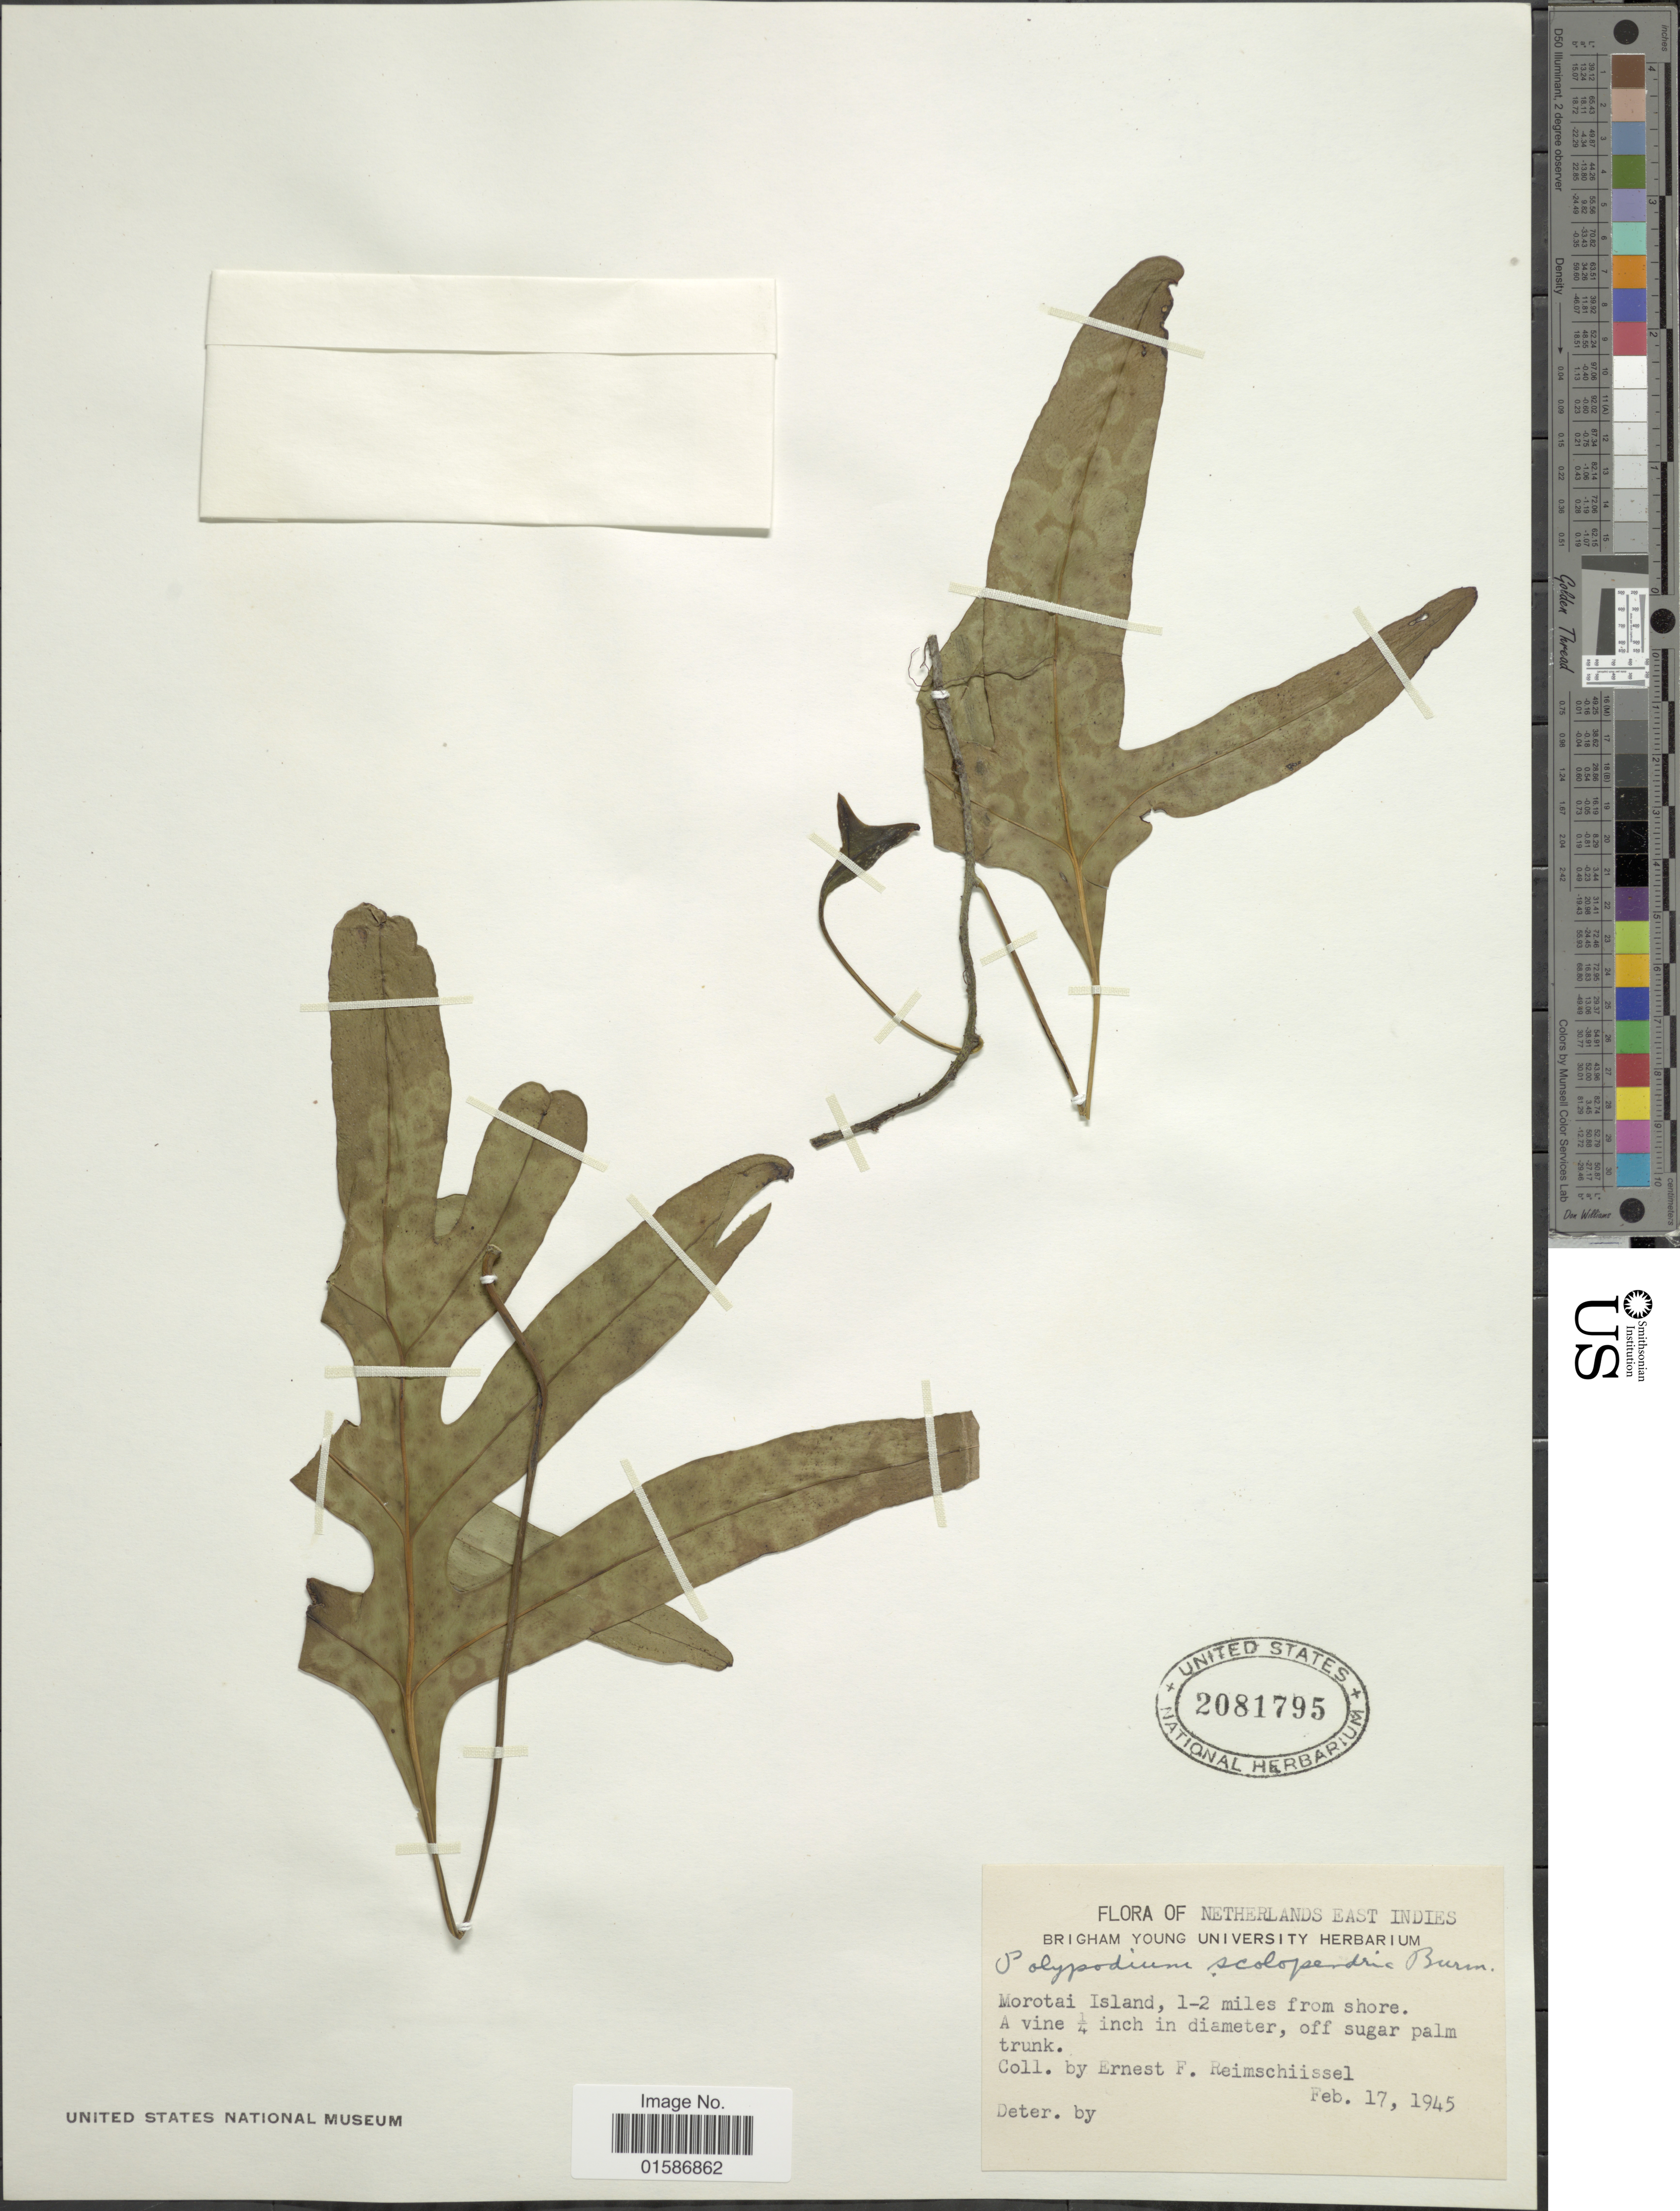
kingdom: Plantae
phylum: Tracheophyta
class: Polypodiopsida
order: Polypodiales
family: Polypodiaceae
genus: Microsorum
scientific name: Microsorum scolopendria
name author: (Burm. f.) Copel.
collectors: E. Reimschiissel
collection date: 1945-02-17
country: Indonesia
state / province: Maluku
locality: Netherlands East Indies, Morotai Island, 1-2 miles from shore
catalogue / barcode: US 2081795